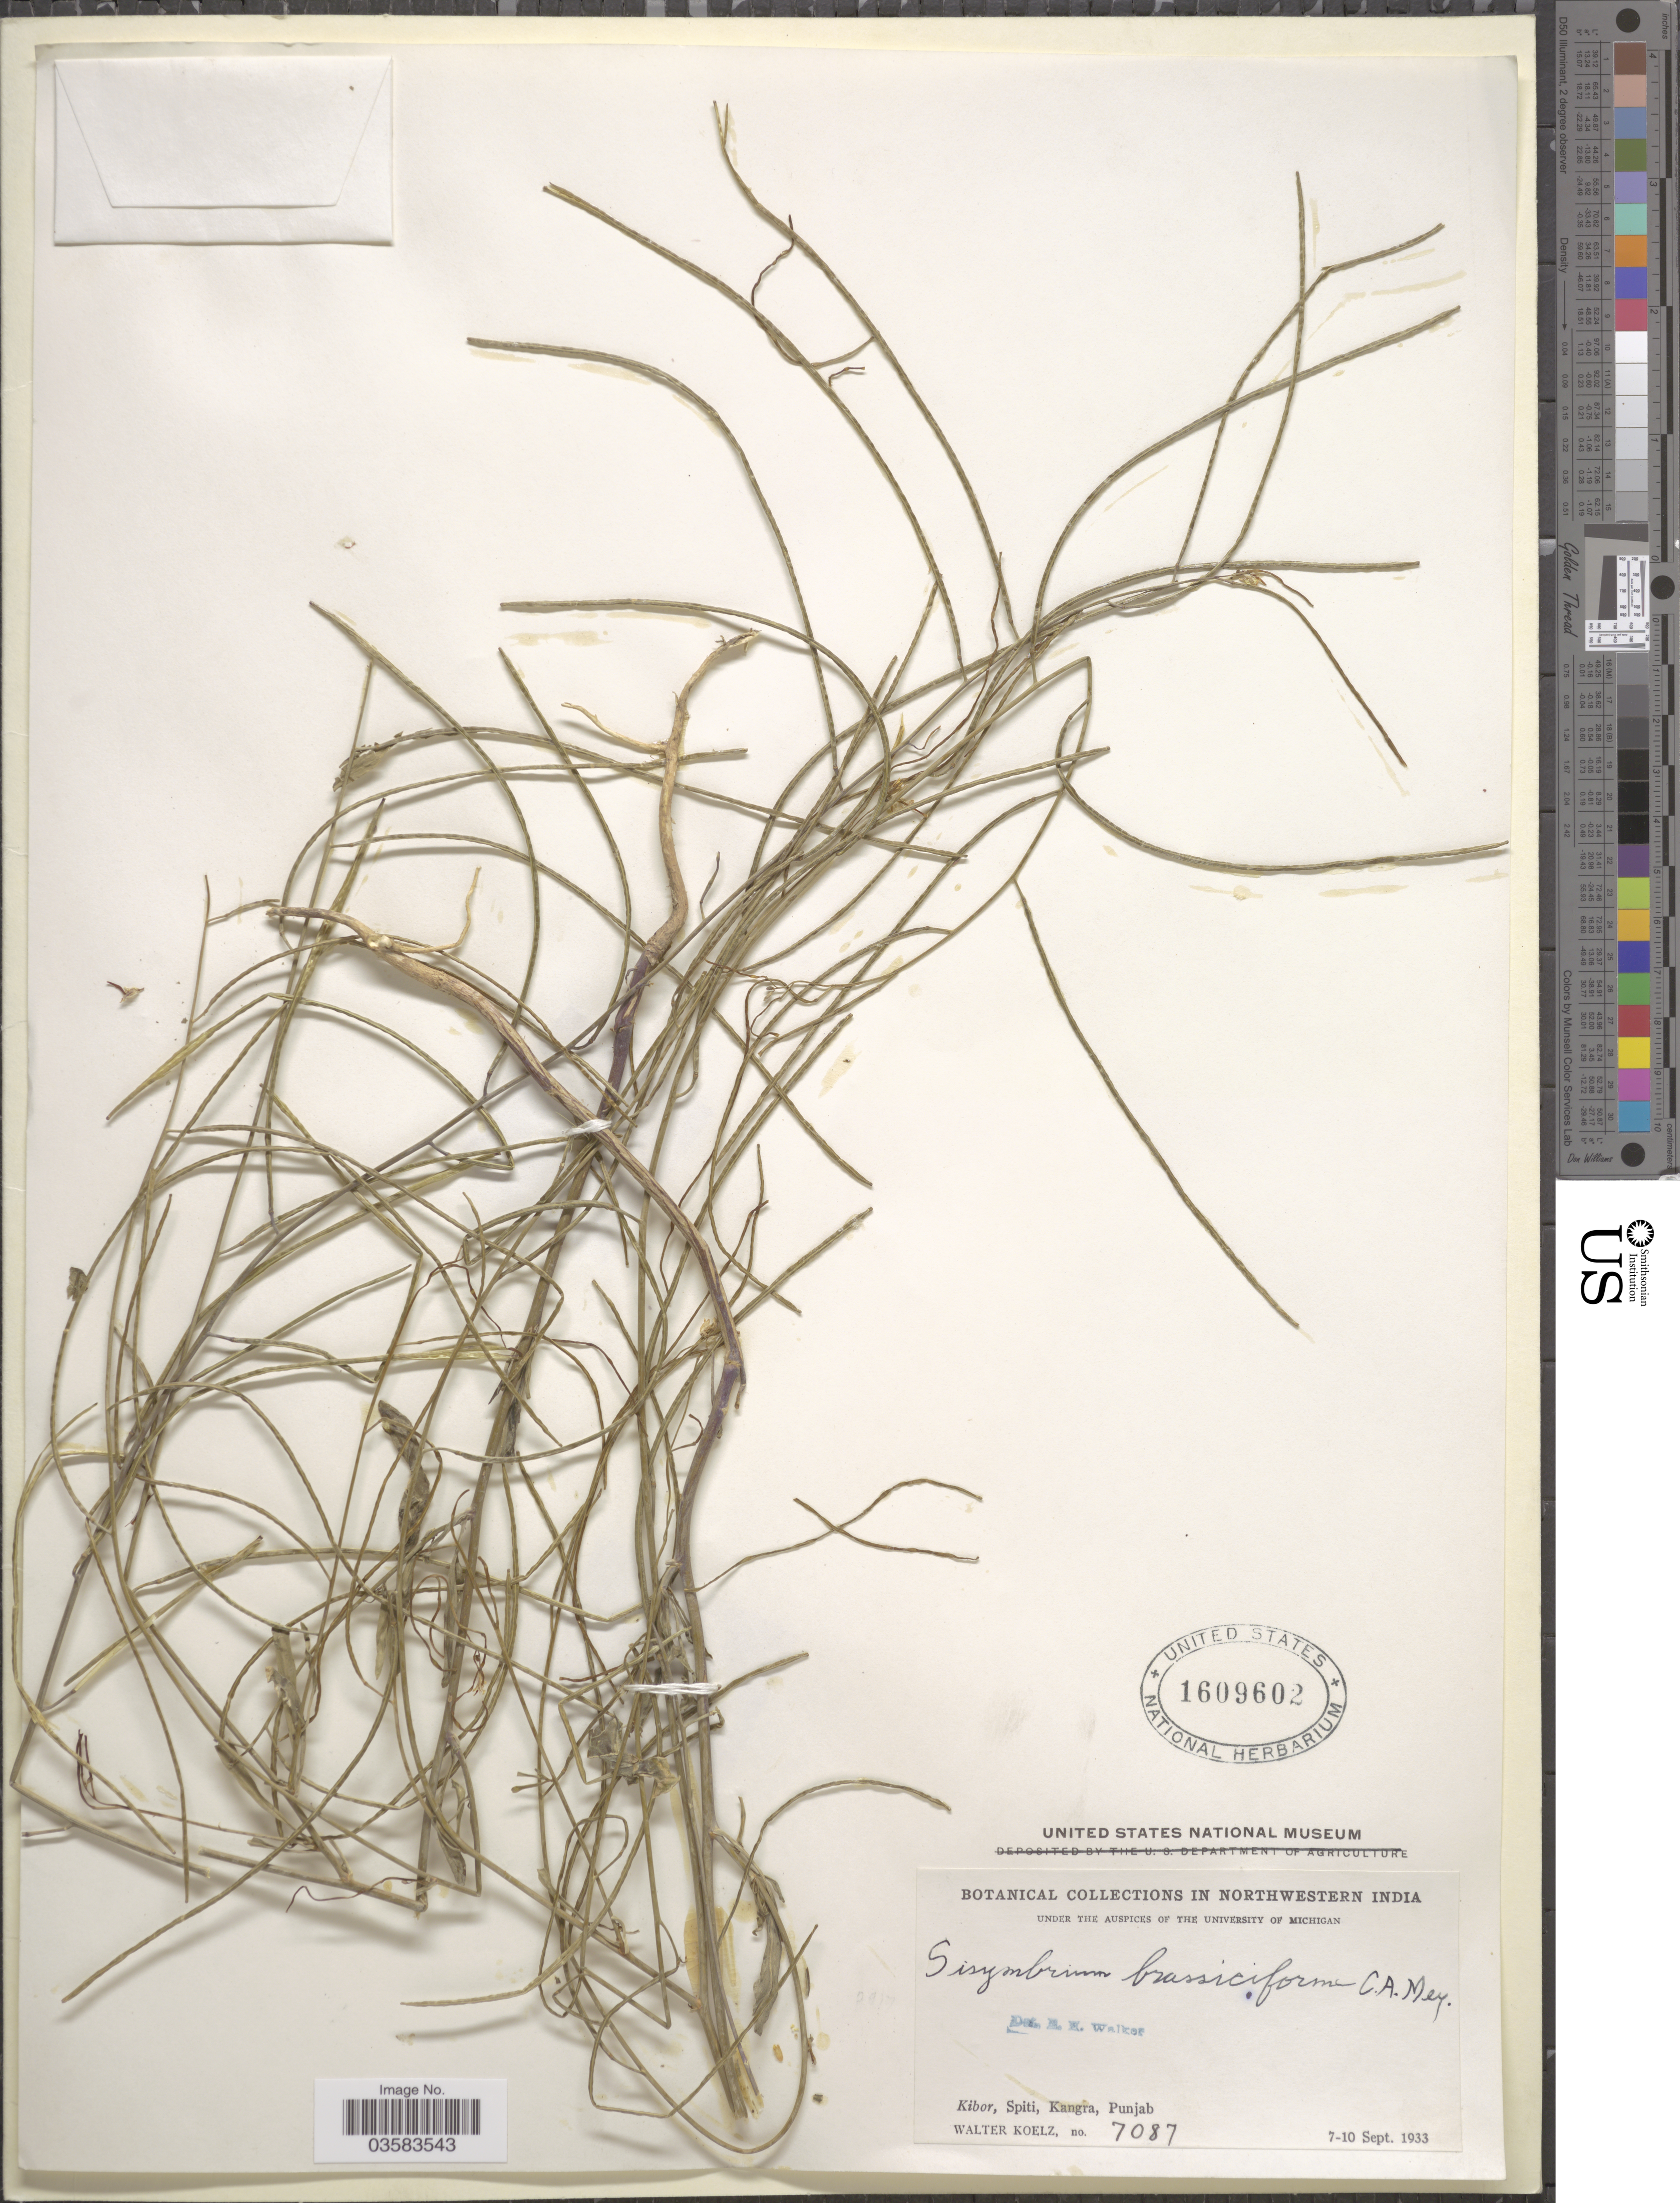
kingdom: Plantae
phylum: Tracheophyta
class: Magnoliopsida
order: Brassicales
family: Brassicaceae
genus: Sisymbrium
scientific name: Sisymbrium brassiciforme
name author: C.A. Mey.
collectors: W. N. Koelz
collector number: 7087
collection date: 1933-09-07/1933-09-10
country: India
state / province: Punjab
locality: Northwestern India. Kibor, Spiti, Kangra.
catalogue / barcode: US 1609602